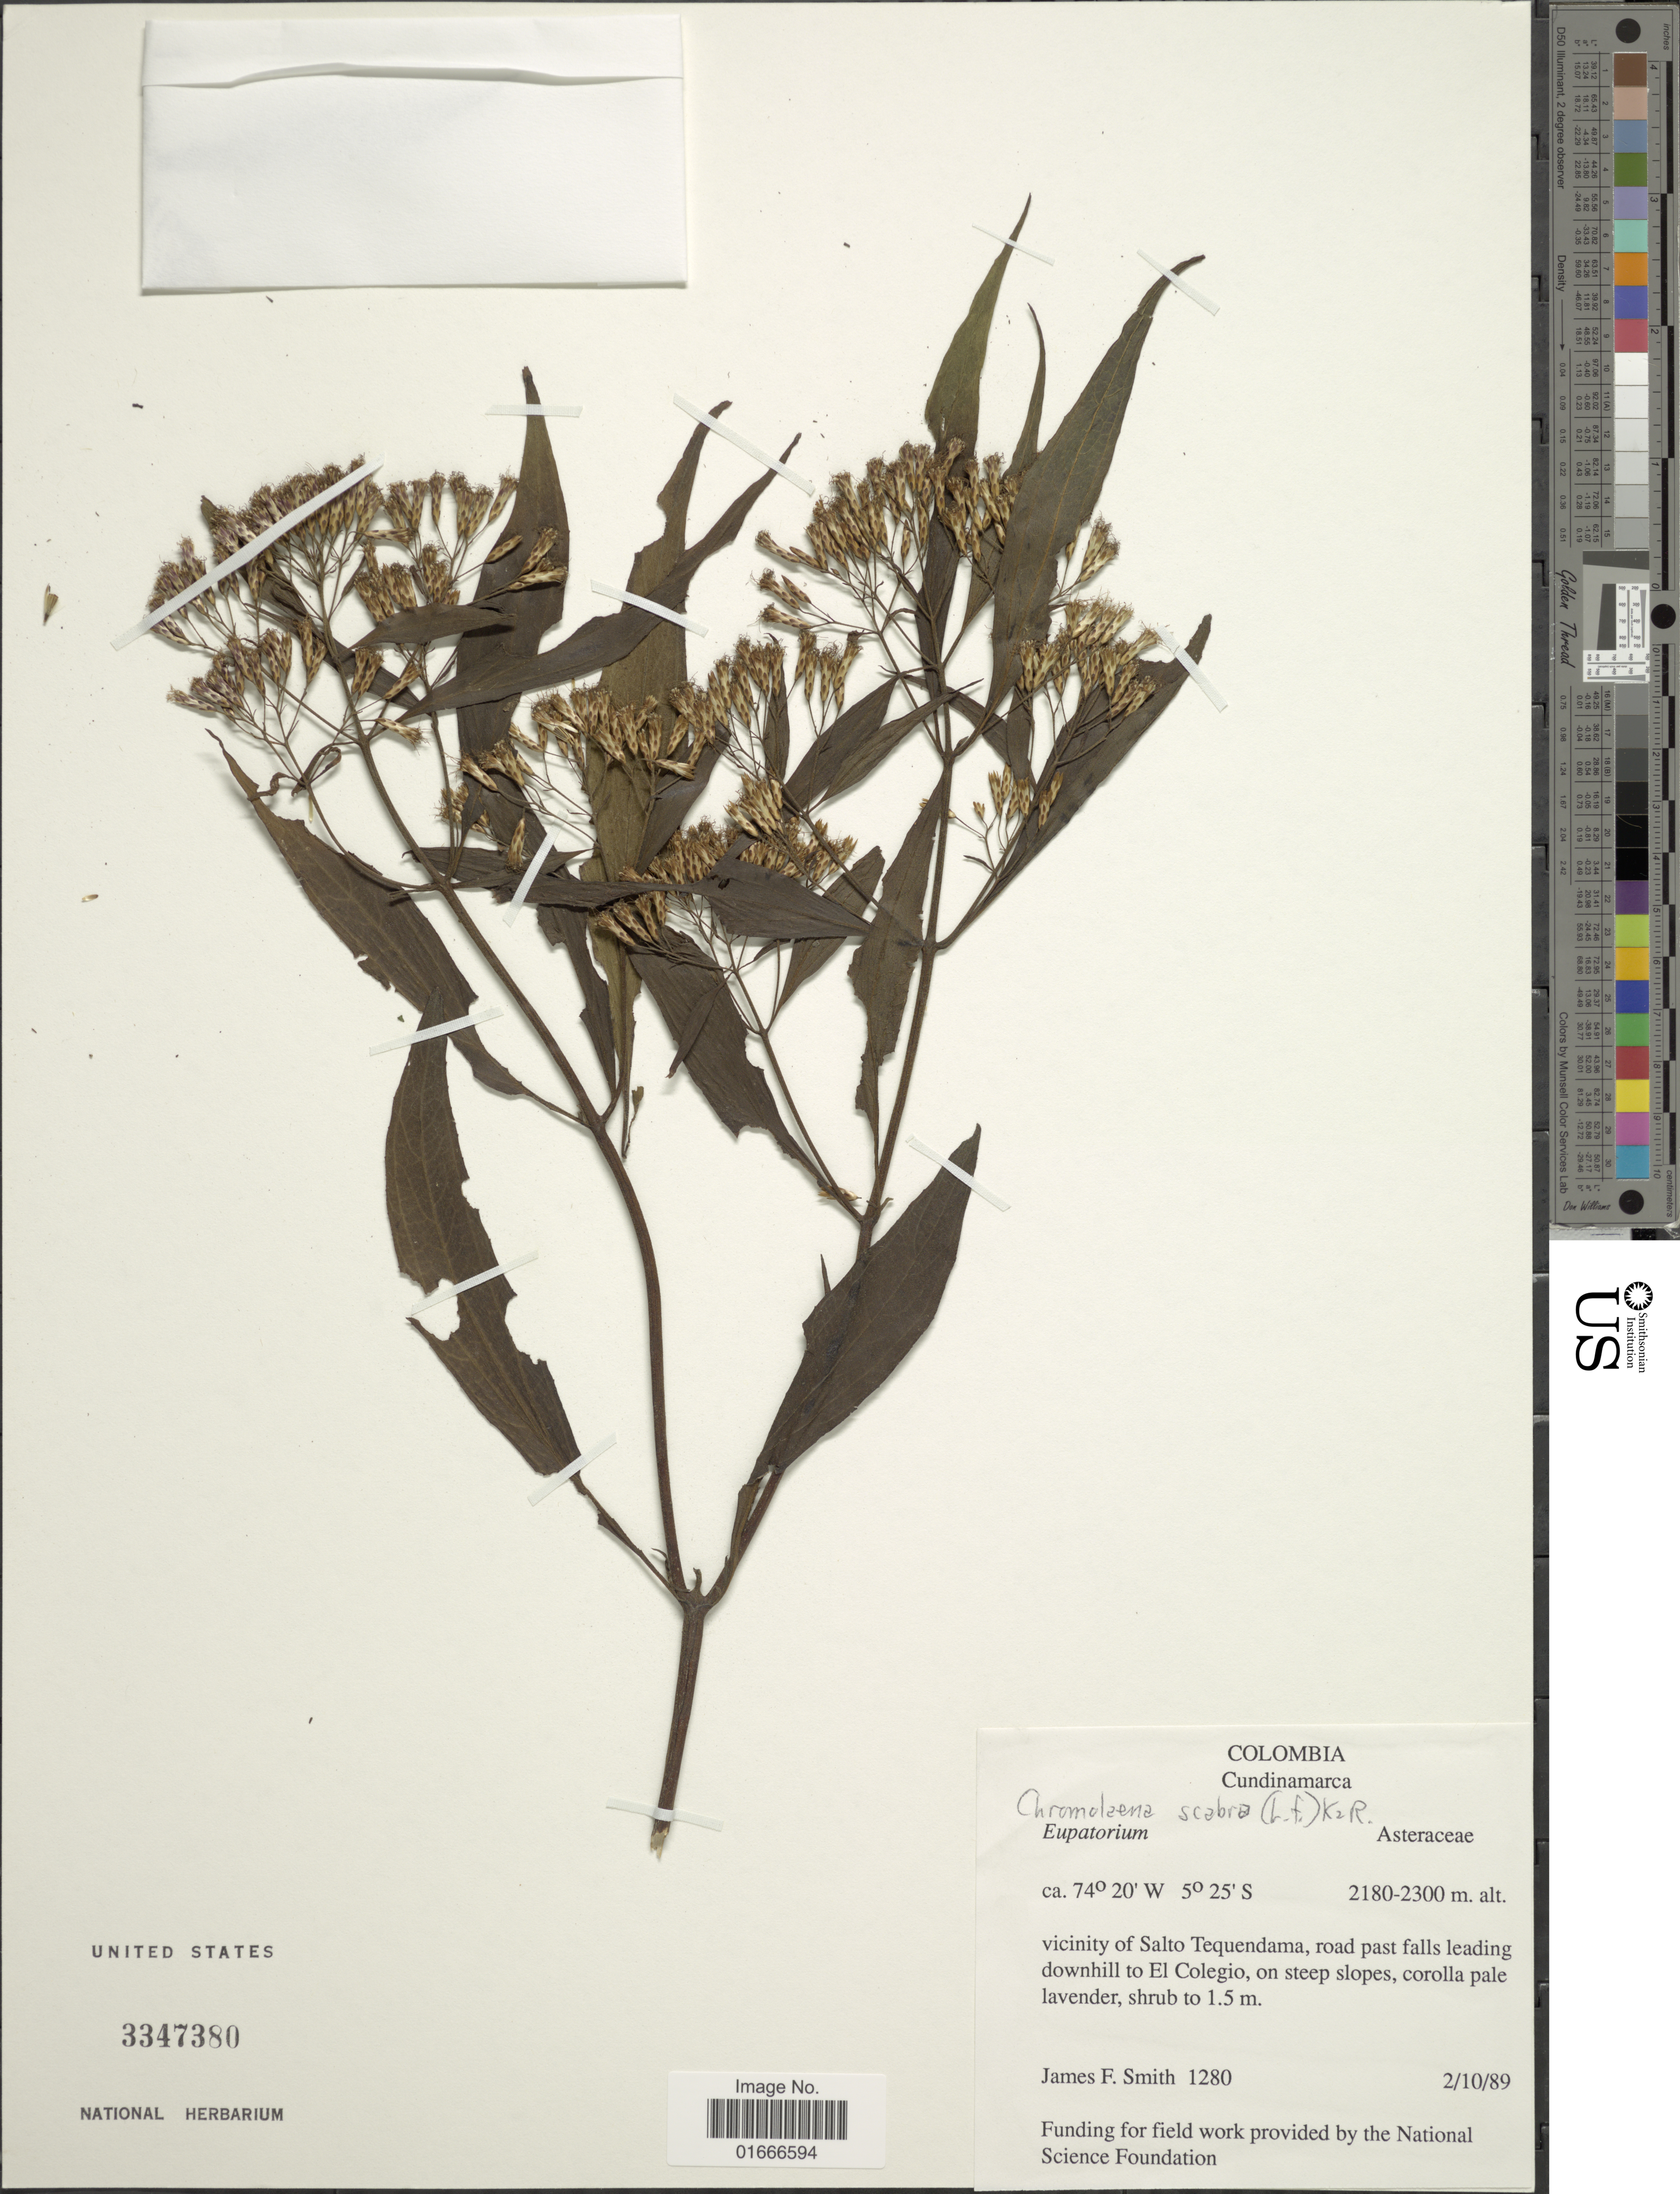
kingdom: Plantae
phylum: Tracheophyta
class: Magnoliopsida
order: Asterales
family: Asteraceae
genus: Chromolaena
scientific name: Chromolaena leptocephala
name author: (DC.) R.M. King & H. Rob.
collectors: J. Smith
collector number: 1280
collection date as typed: Transcribed d/m/y: 2/10/89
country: Colombia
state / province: Cundinamarca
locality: Vicinity of Salto Tequendama, road past falls leading downhill to El Colegio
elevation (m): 2180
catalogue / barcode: US 3347380